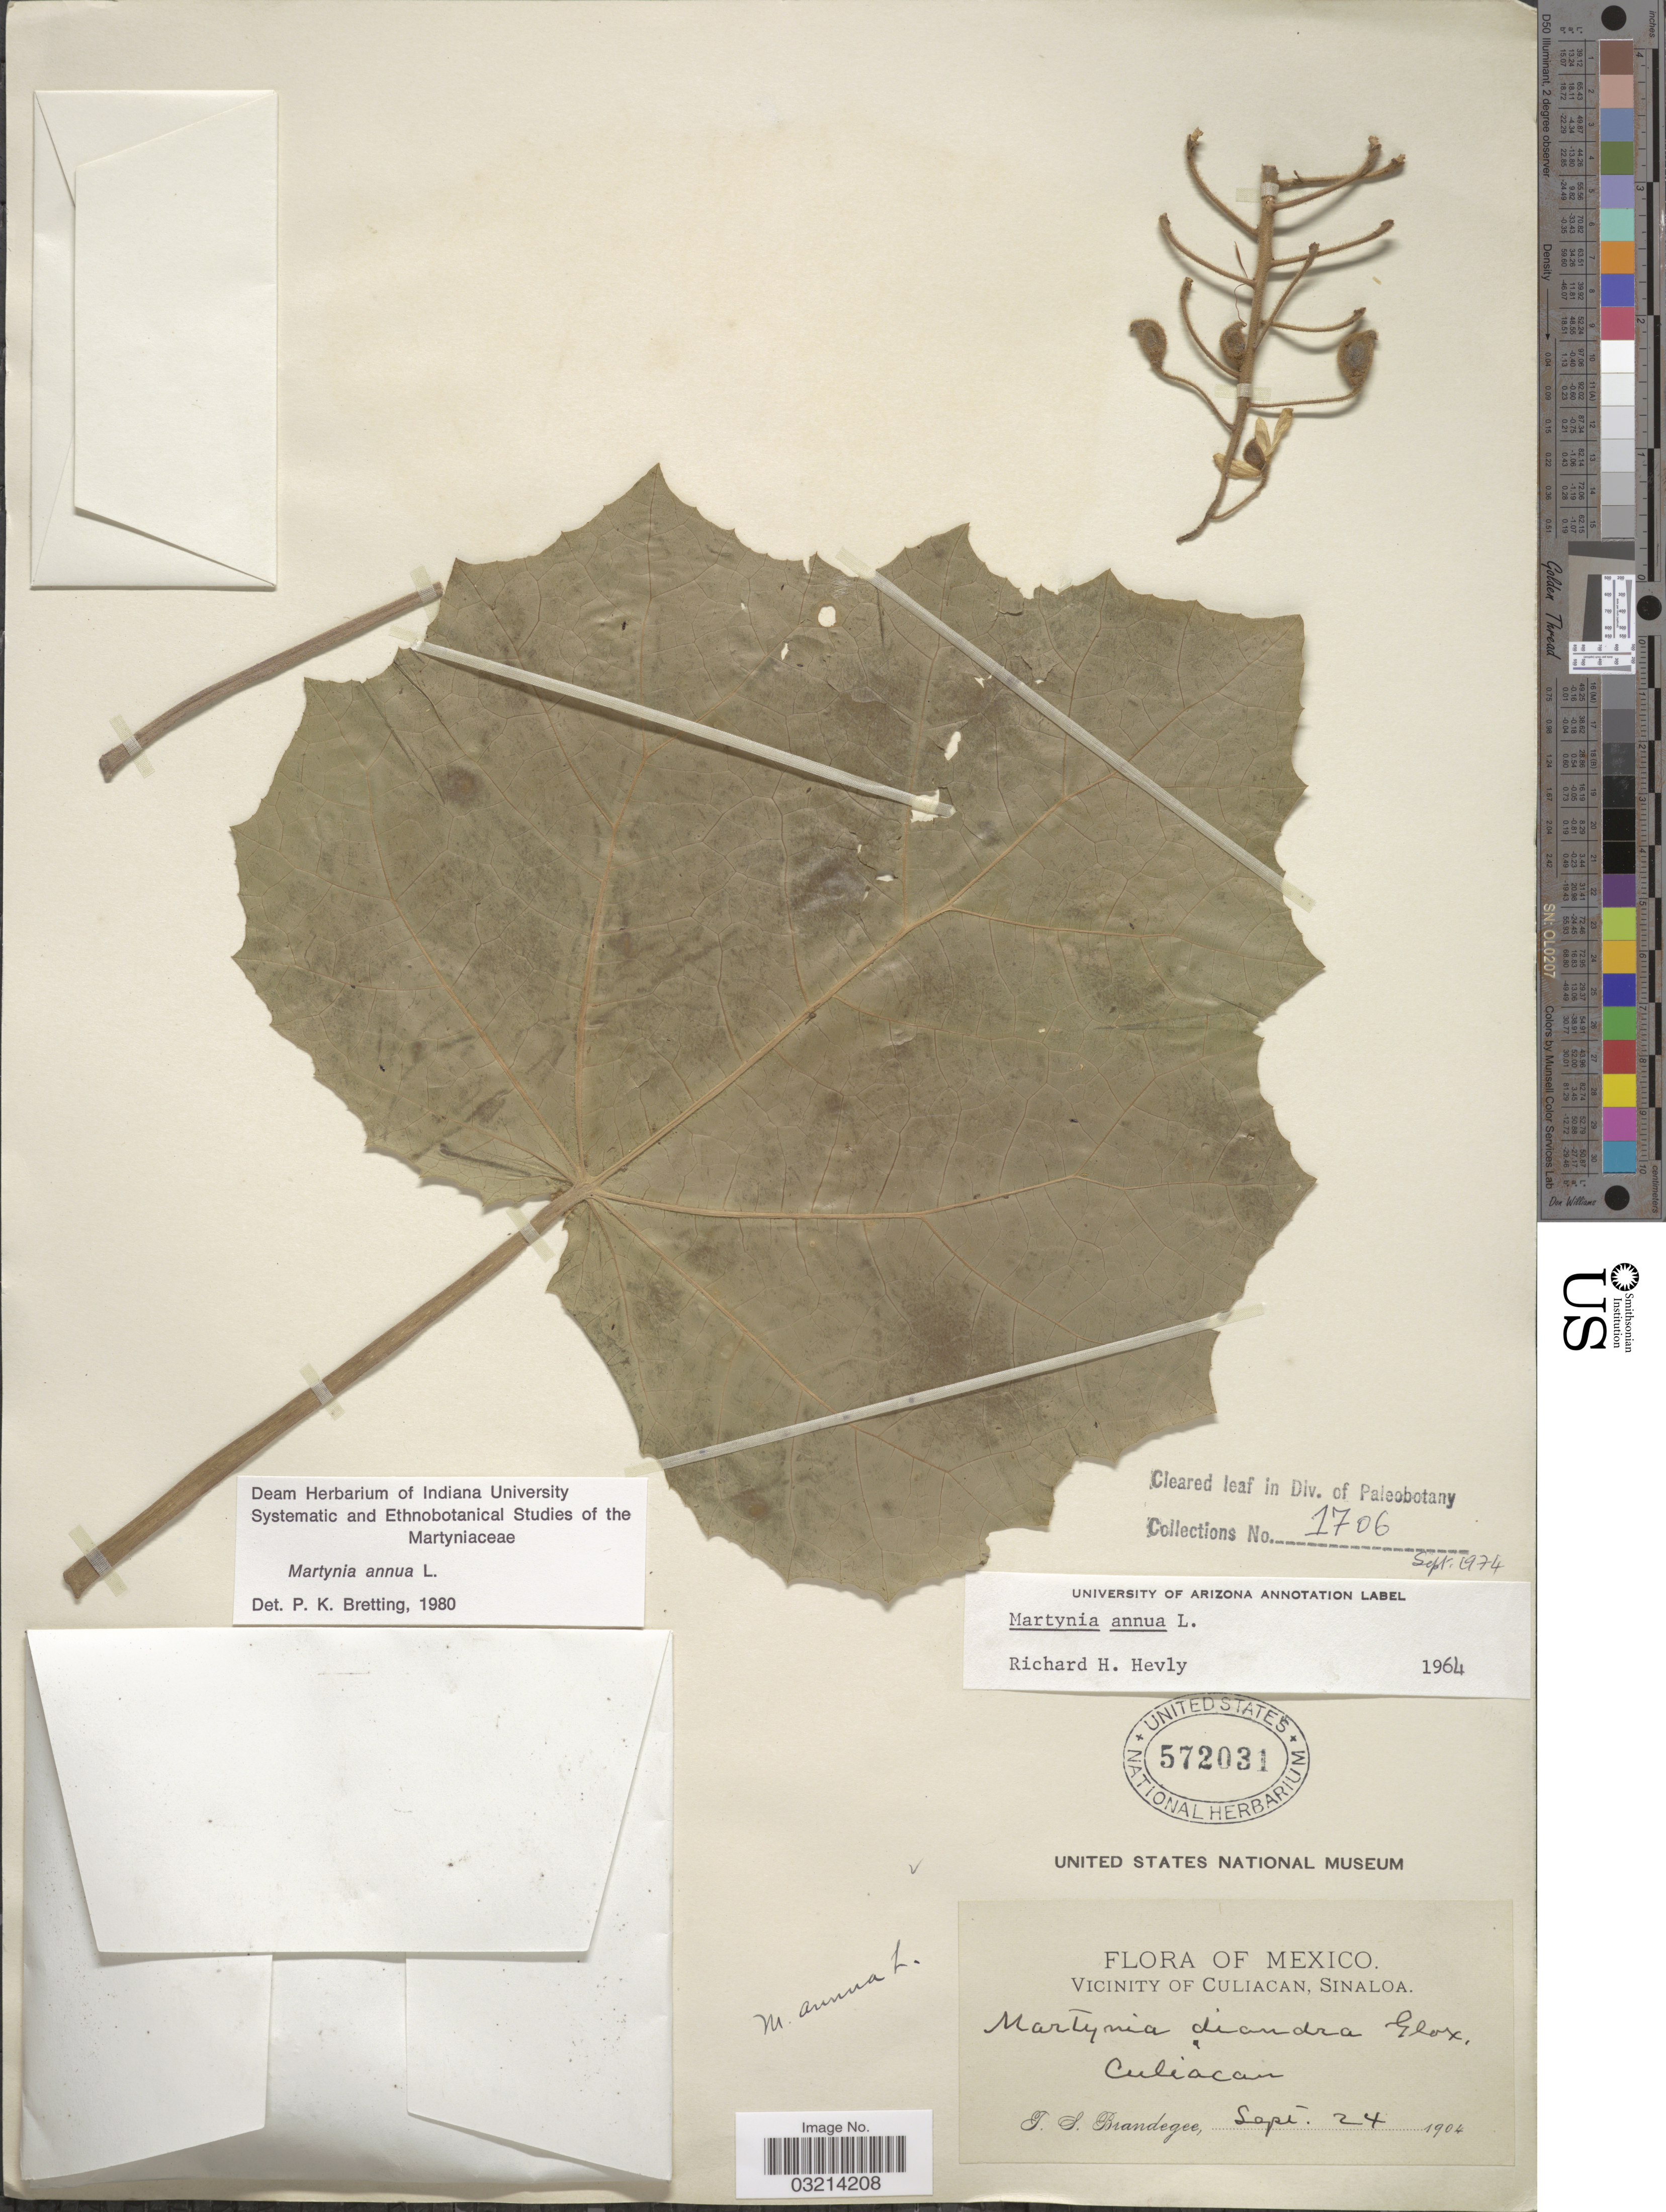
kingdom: Plantae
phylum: Tracheophyta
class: Magnoliopsida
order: Lamiales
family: Martyniaceae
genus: Martynia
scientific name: Martynia annua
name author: L.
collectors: T. S. Brandegee (herbarium)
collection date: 1904-09-24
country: Mexico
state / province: Sinaloa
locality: Vicinity of Culiacan. Culiacan.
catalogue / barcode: US 572031